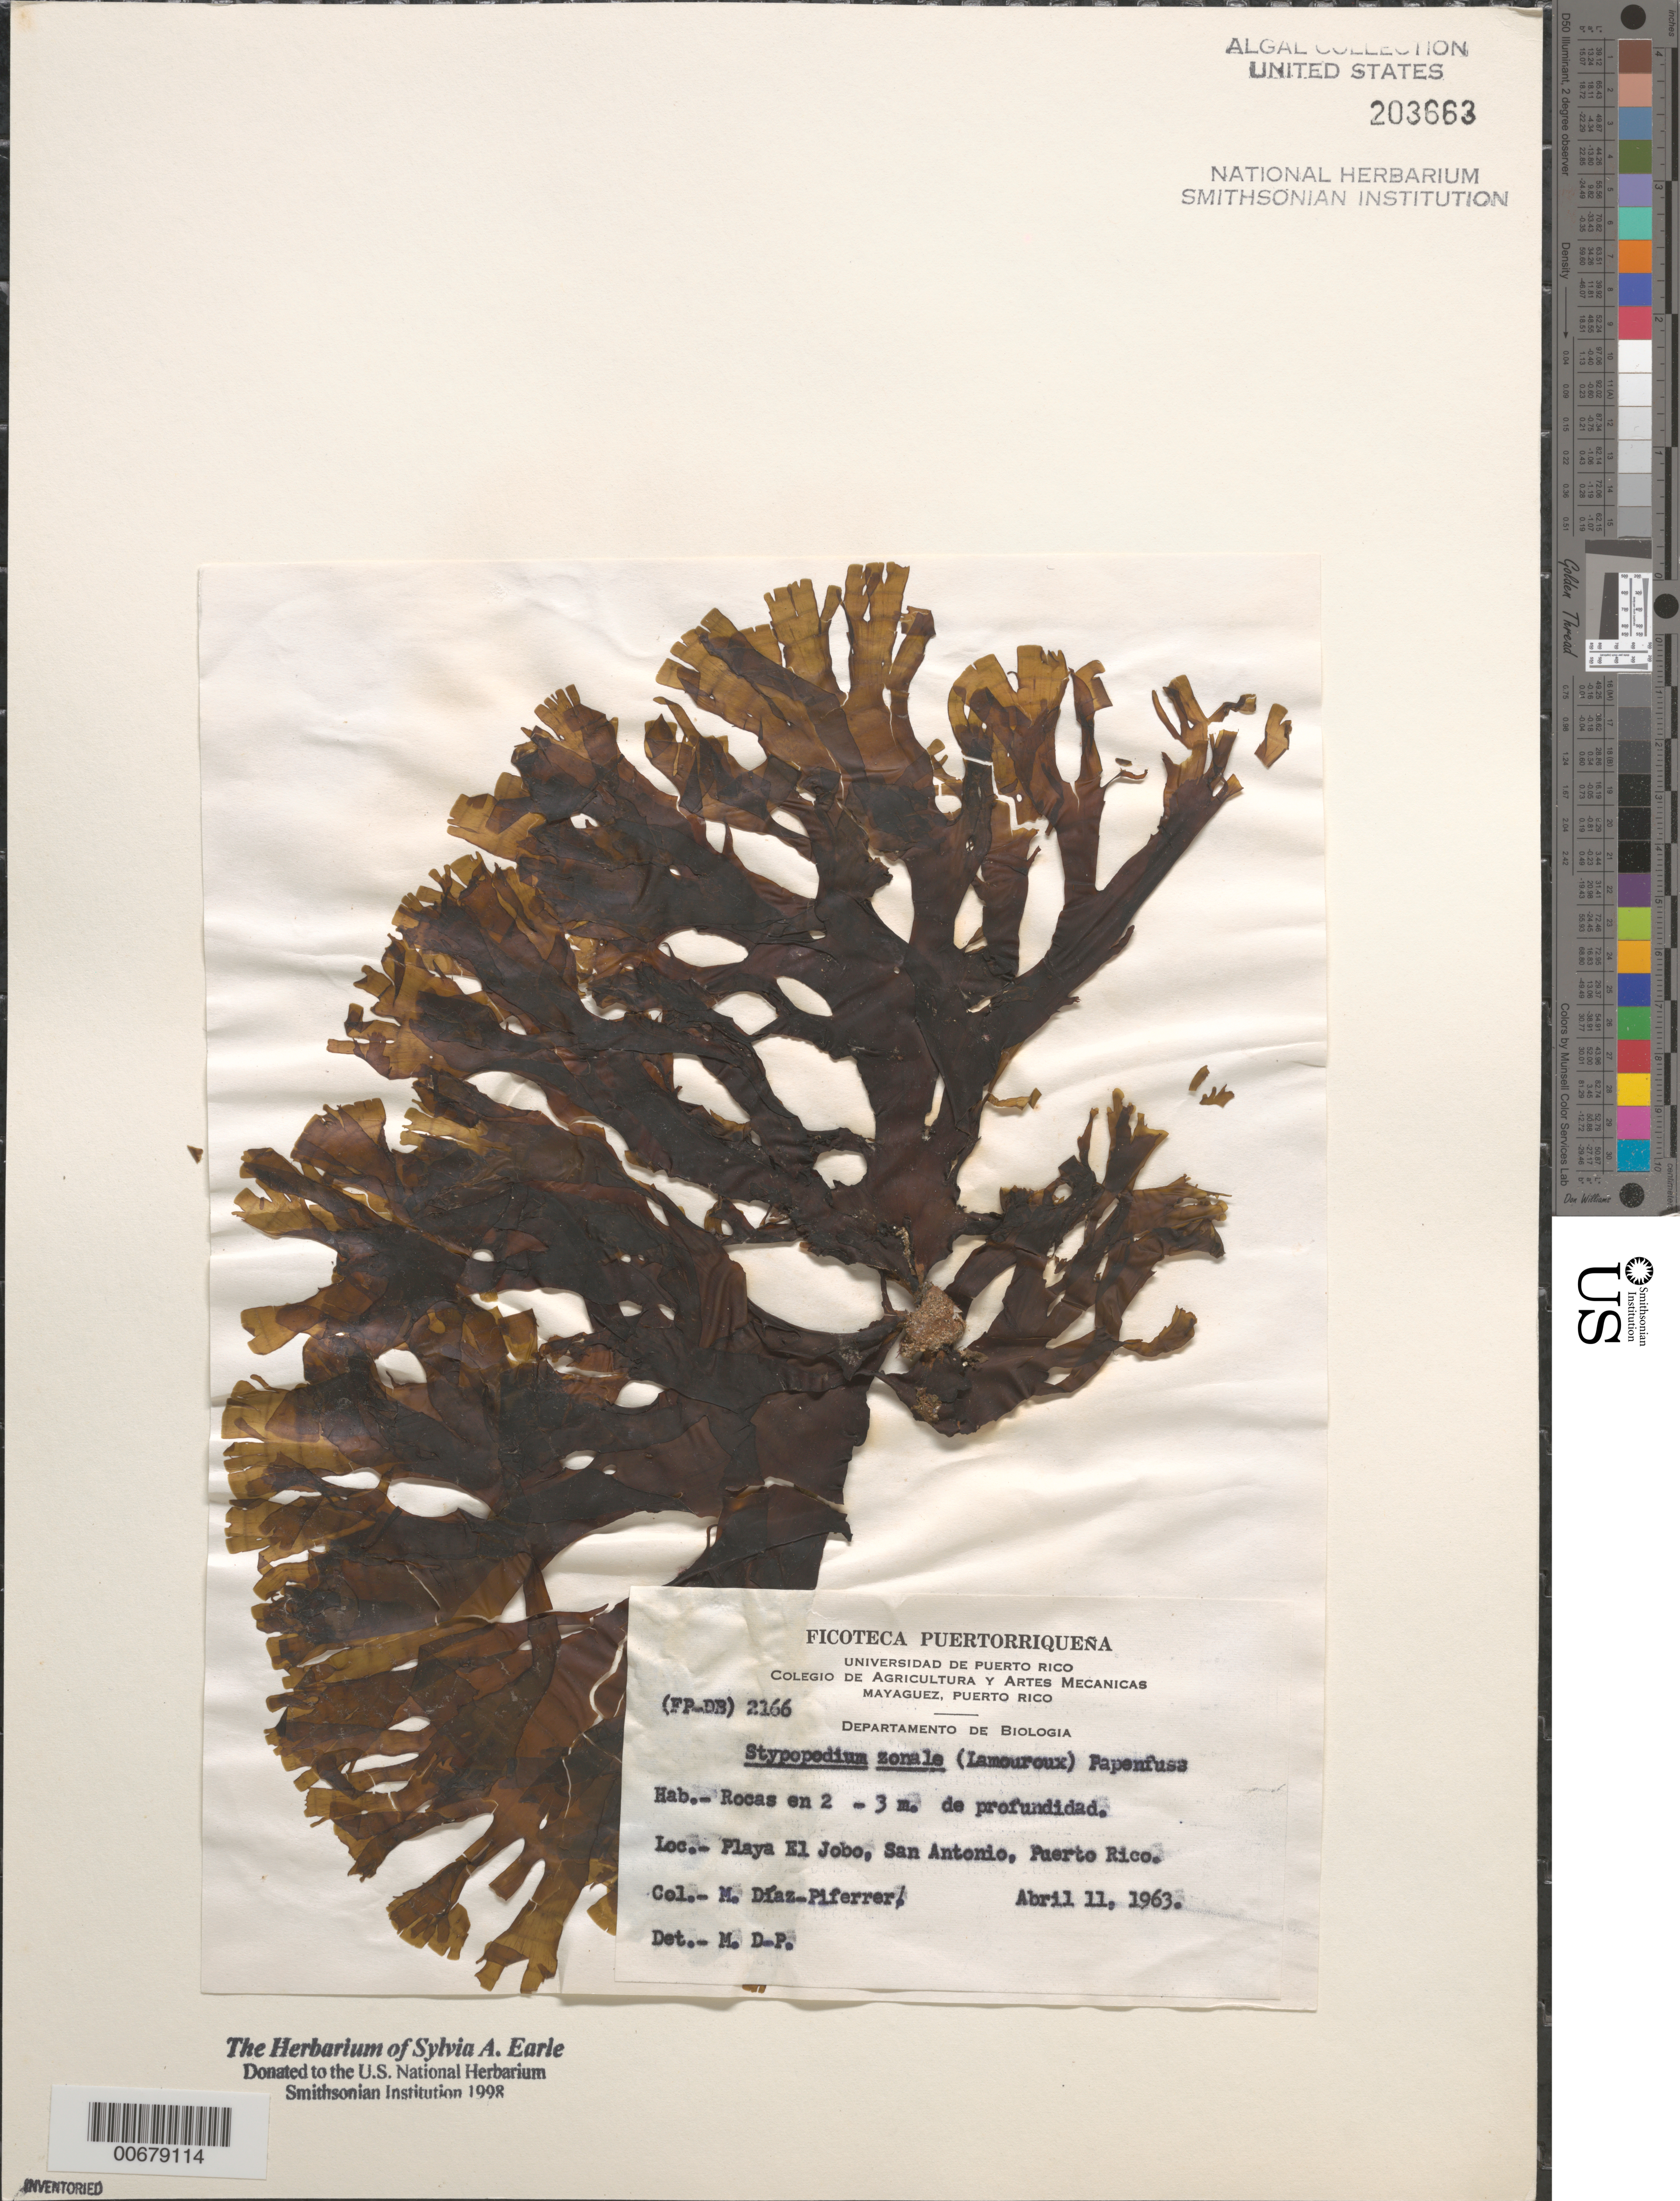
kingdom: Chromista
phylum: Ochrophyta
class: Phaeophyceae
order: Dictyotales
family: Dictyotaceae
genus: Stypopodium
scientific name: Stypopodium zonale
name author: (J.V.Lamouroux) Papenf.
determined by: Diaz-Piferrer, M.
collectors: M. Diaz-Piferrer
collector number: (FP-DB) 2166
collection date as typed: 11 Apr 1963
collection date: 1963-04-11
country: Puerto Rico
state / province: Isabela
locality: Playa El Jobo, San Antonio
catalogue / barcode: US 203663